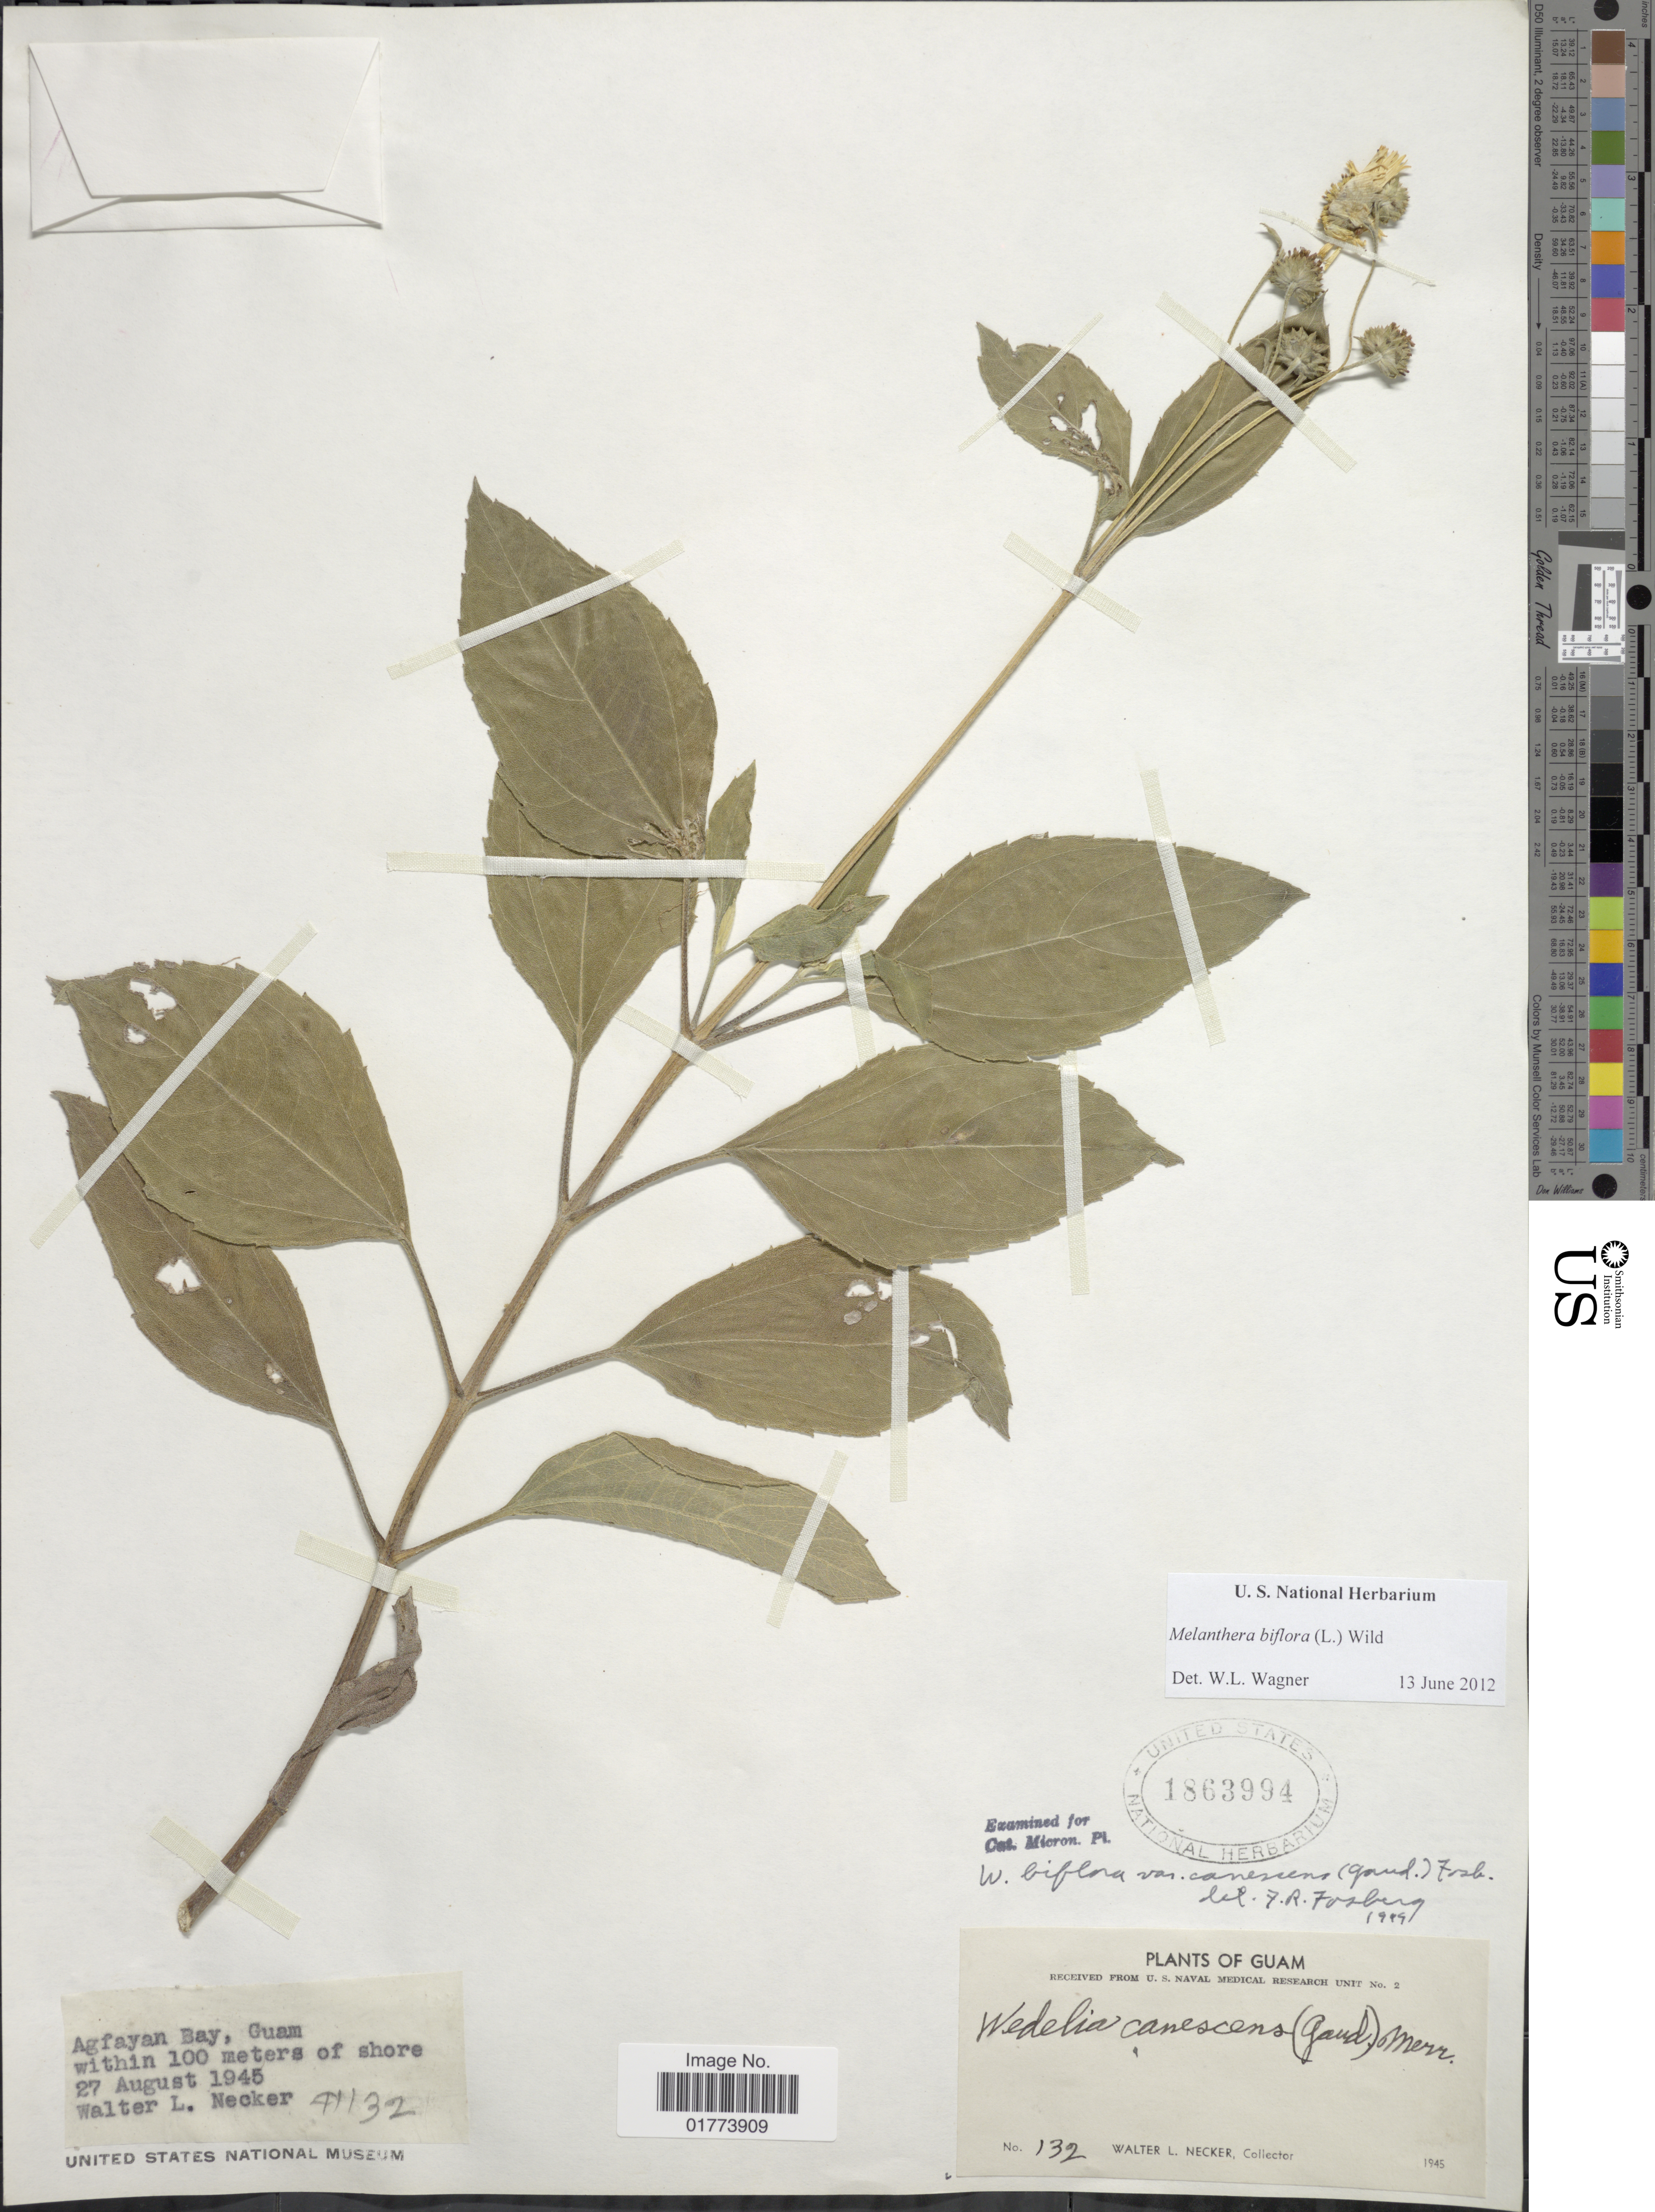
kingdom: Plantae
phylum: Tracheophyta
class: Magnoliopsida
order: Asterales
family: Asteraceae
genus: Wollastonia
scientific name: Wollastonia uniflora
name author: (Willd.) Orchard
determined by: Wagner, W. L., (BOT), Smithsonian Institution - National Museum of Natural History (UNITED STATES)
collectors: W. L. Necker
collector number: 132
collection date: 1945-08-27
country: Guam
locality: Agfayan Bay, Guam within 100 meters of shore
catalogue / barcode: US 1863994